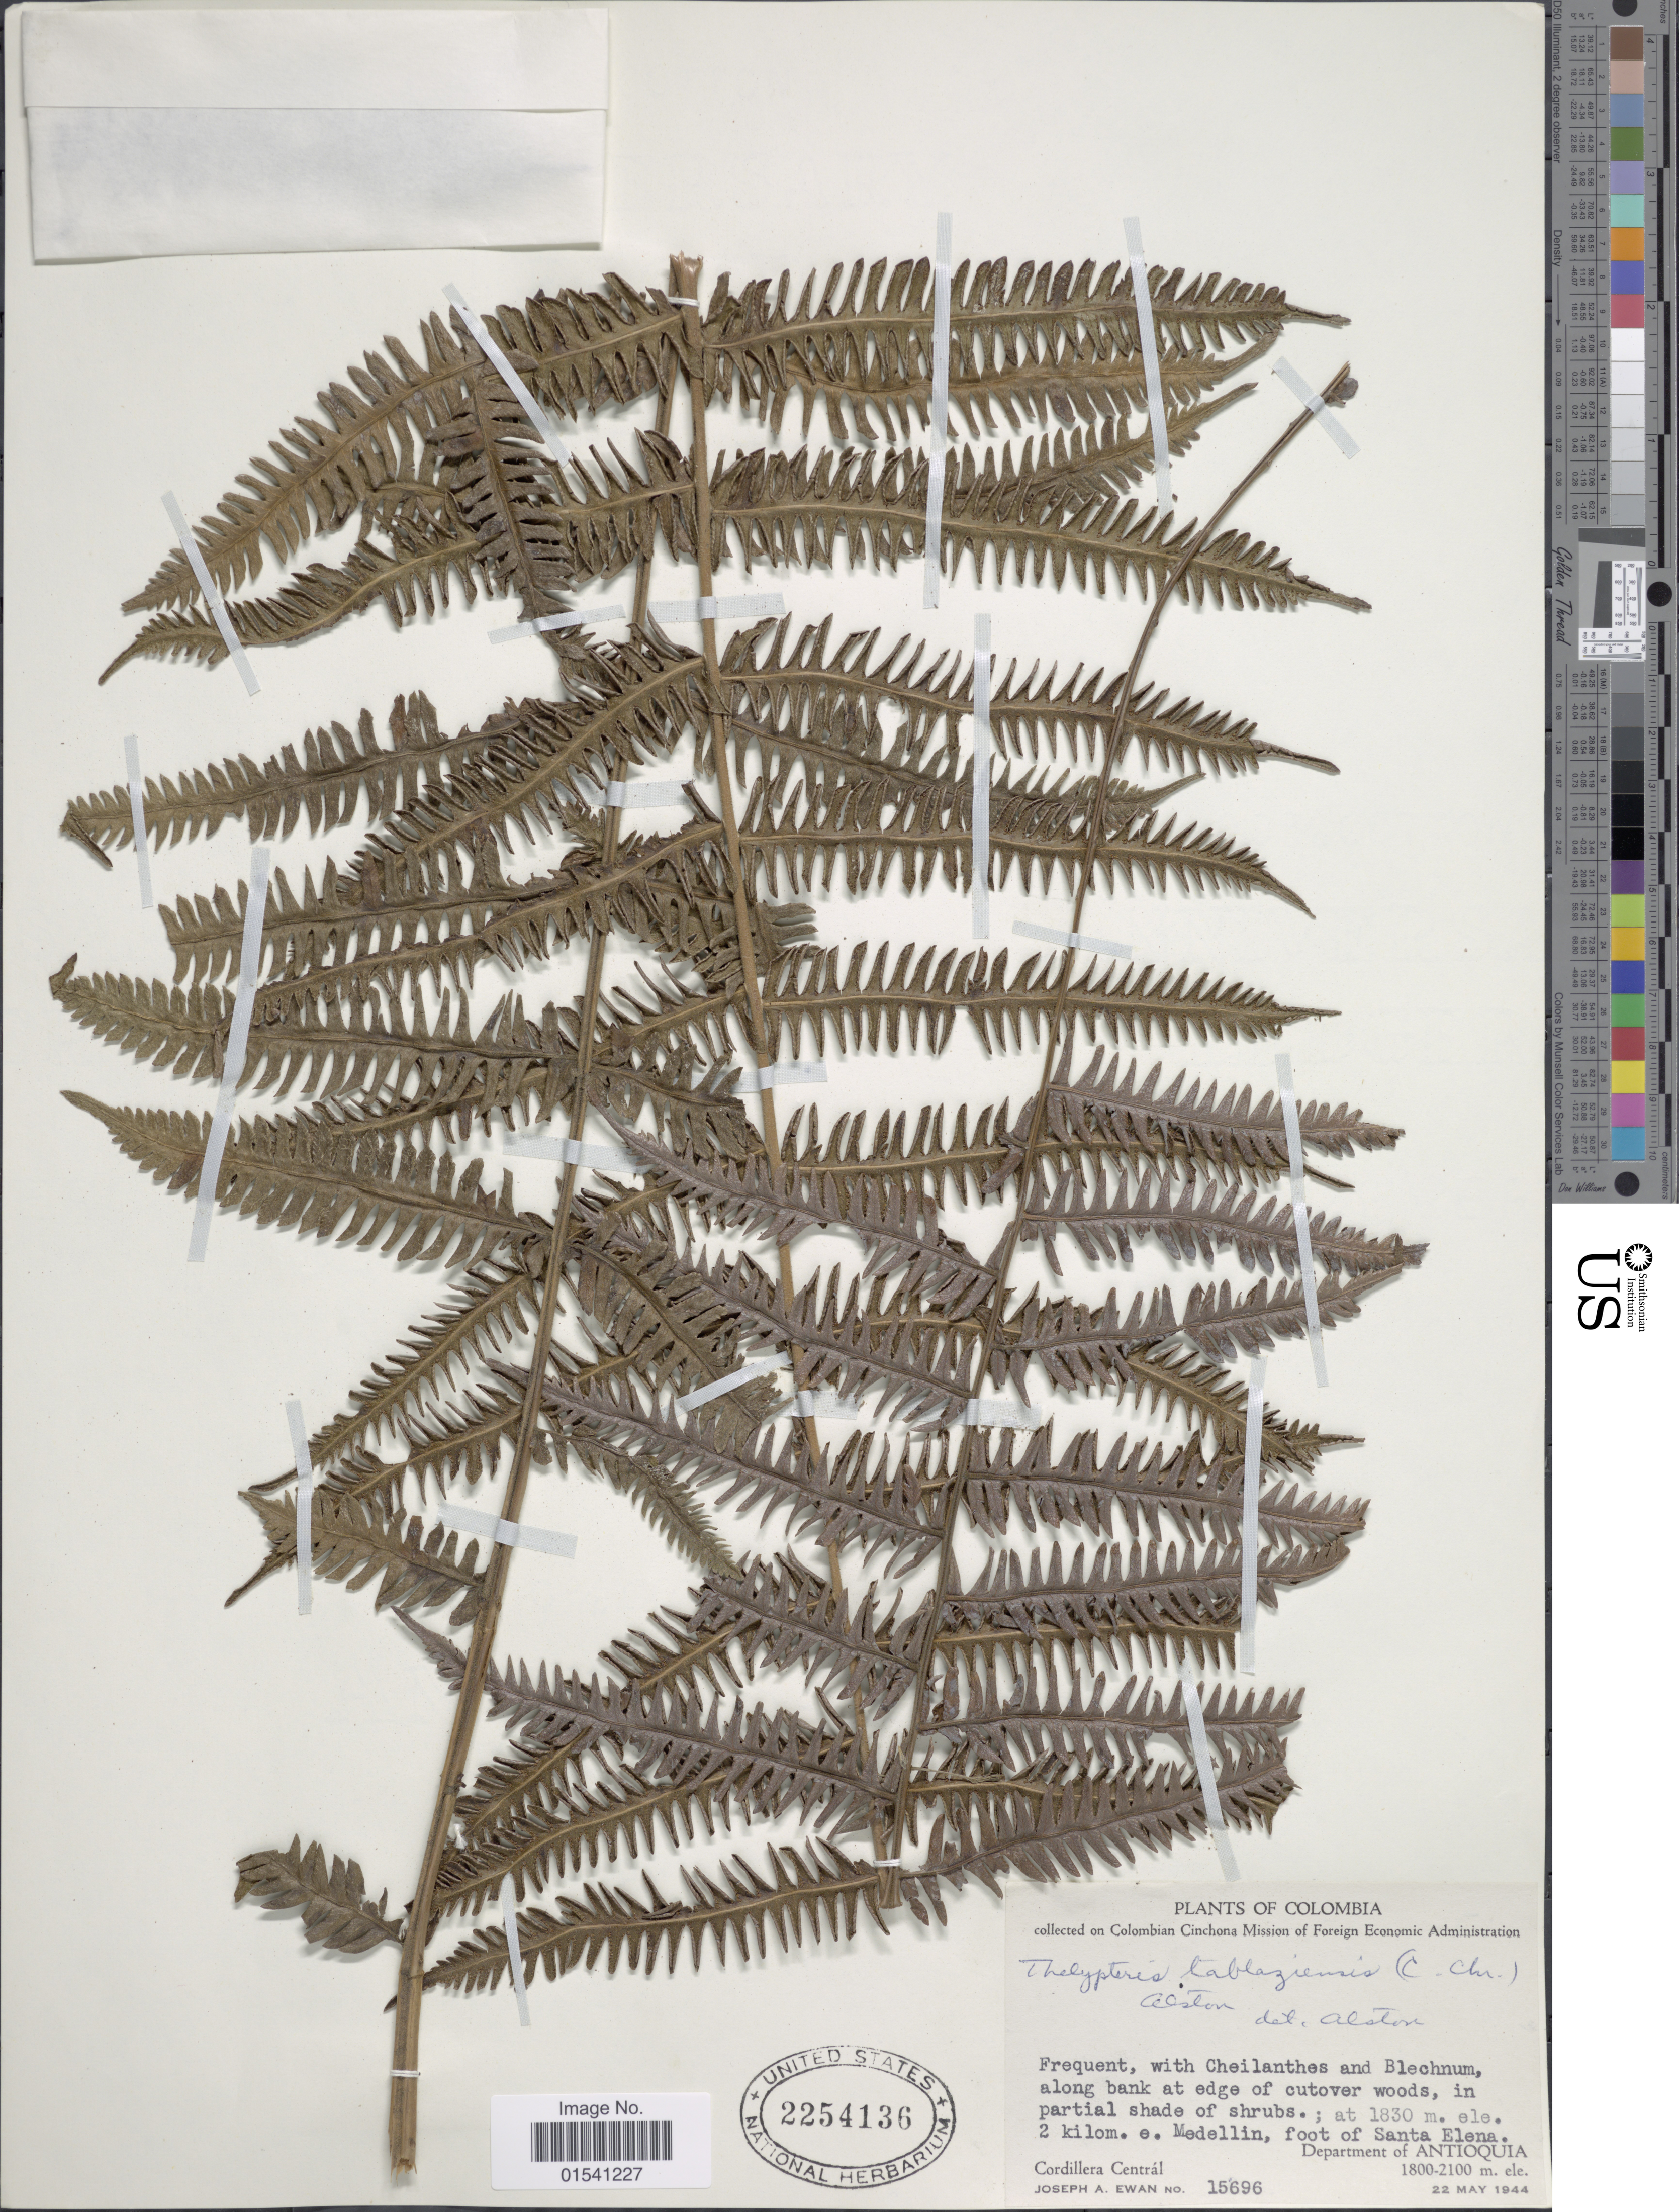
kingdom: Plantae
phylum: Tracheophyta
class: Polypodiopsida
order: Polypodiales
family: Thelypteridaceae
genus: Amauropelta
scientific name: Amauropelta sp.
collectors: J. A. Ewan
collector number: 15696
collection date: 1944-05-22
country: Colombia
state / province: Antioquia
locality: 2 kilom. e. Medelili, foot of Santa Elena. Cordillera Centrál, Department of Antioquia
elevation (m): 1800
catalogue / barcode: US 2254136